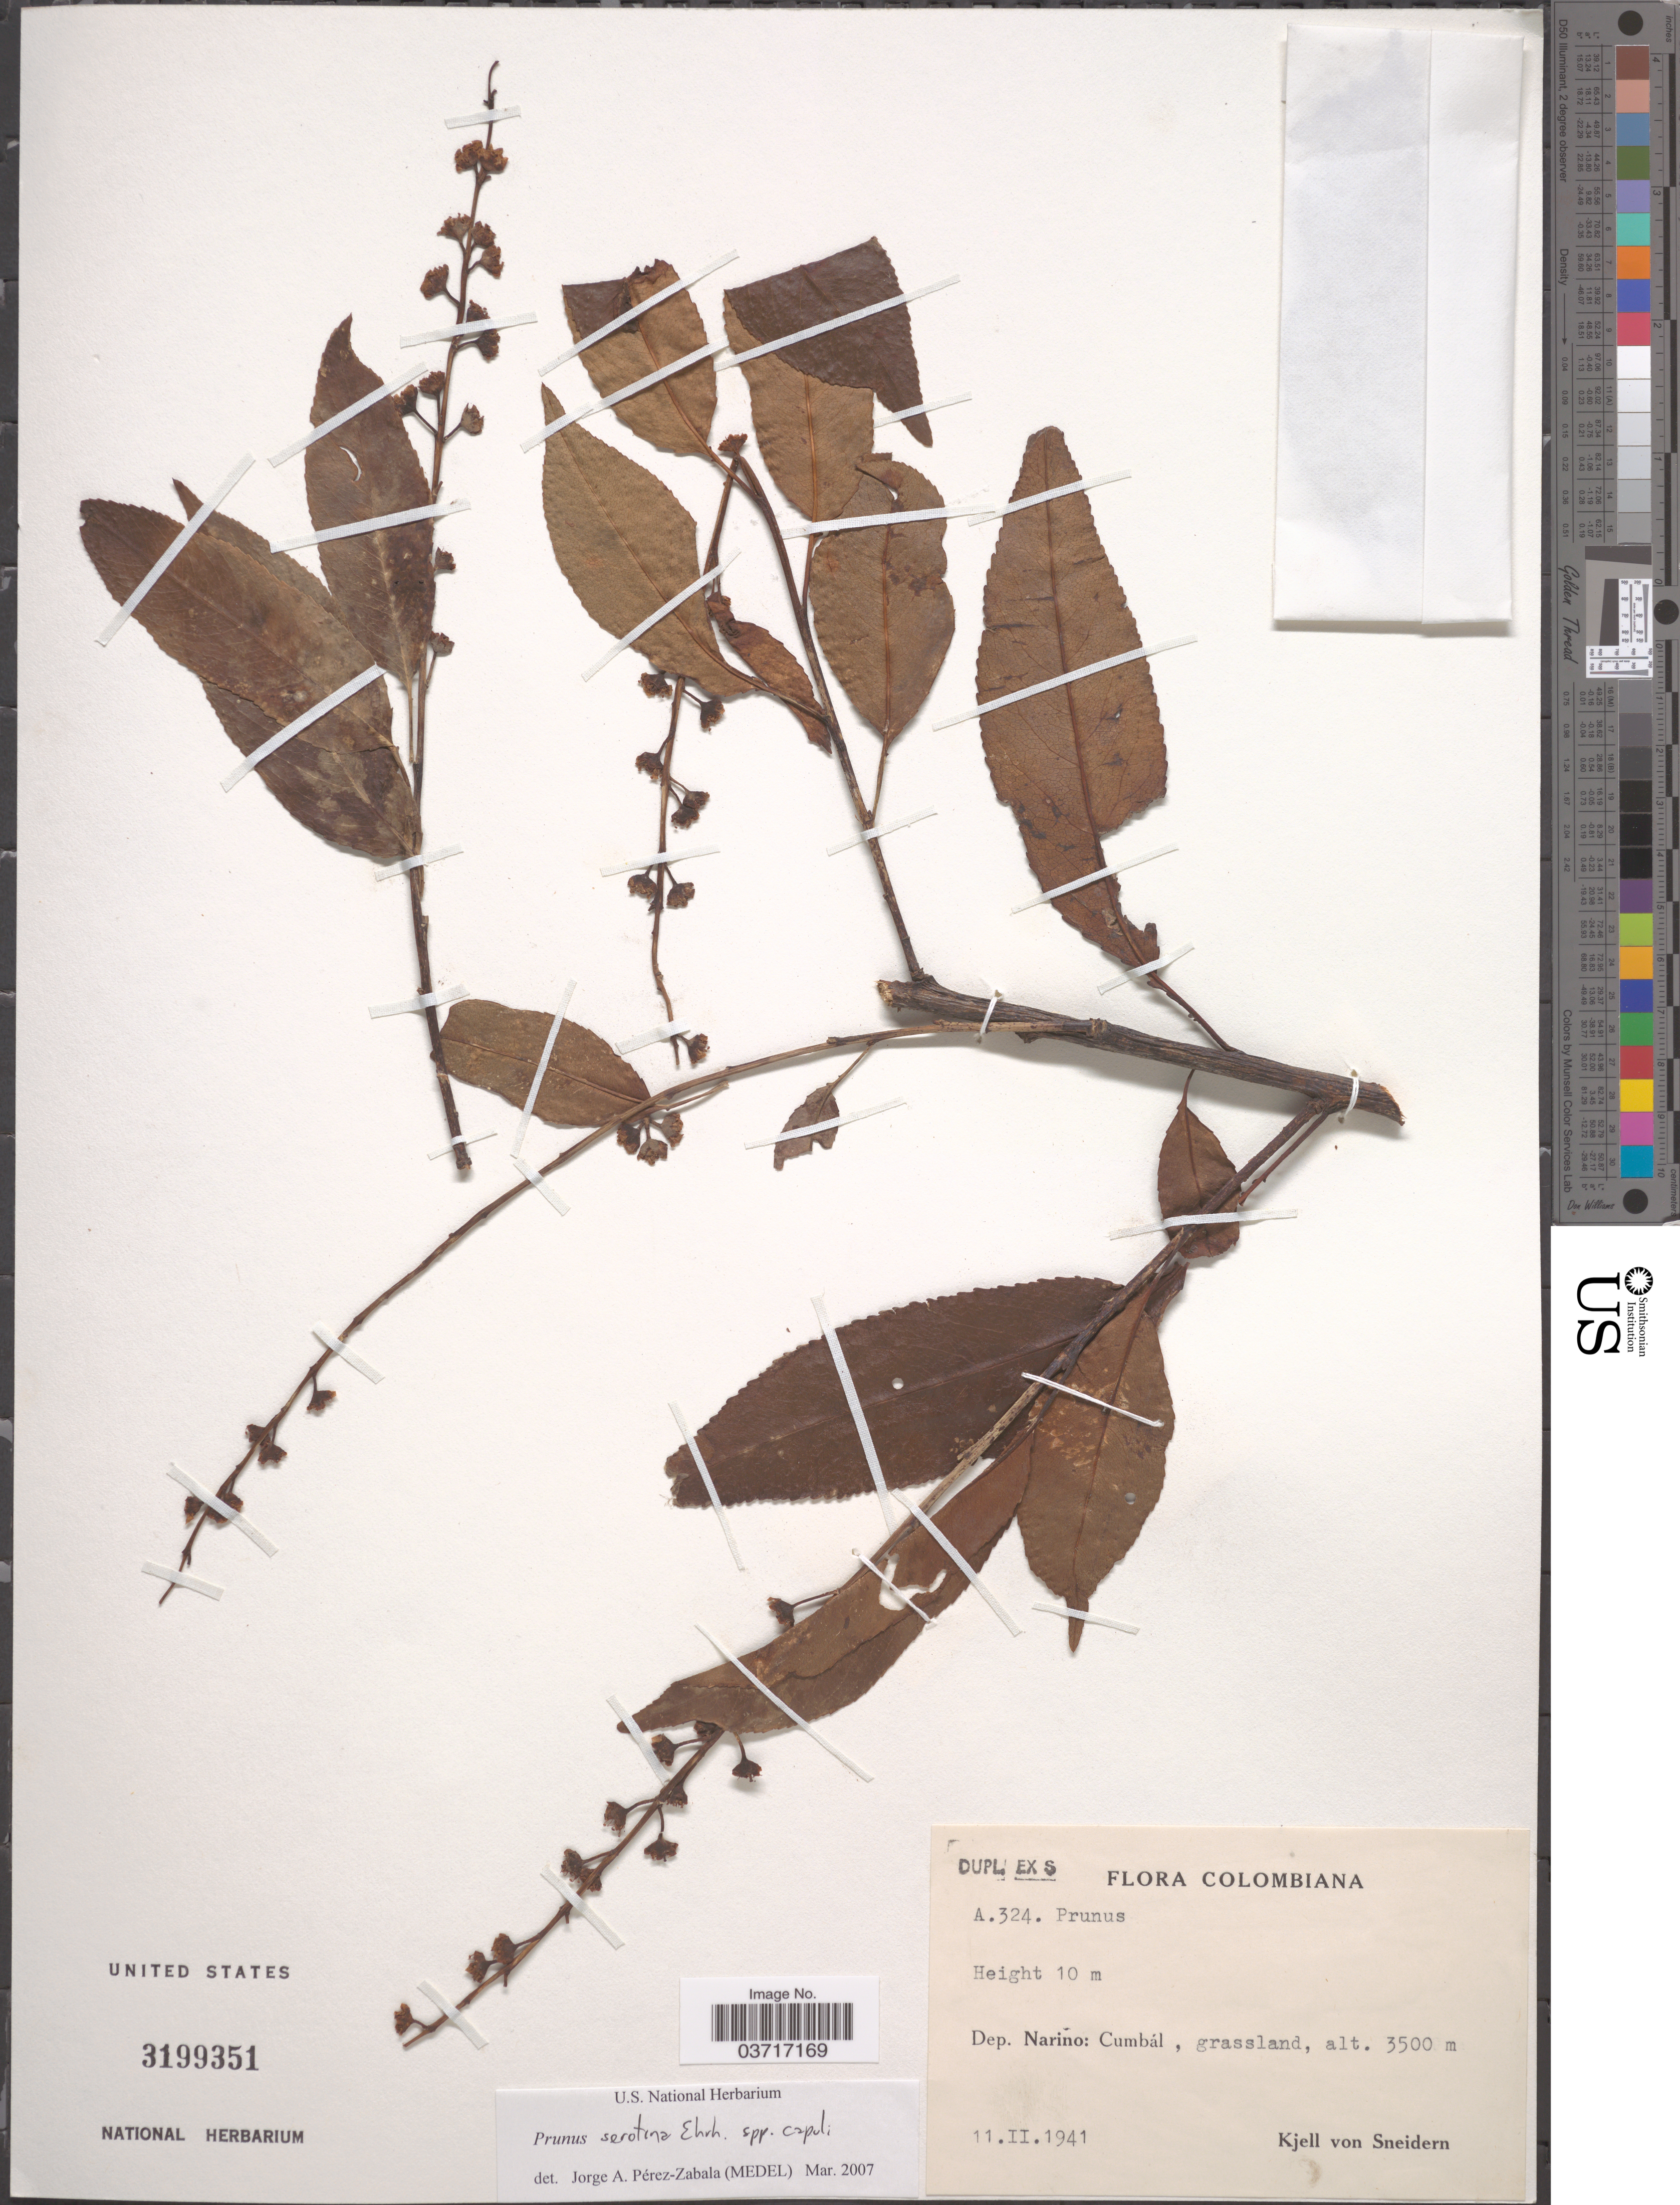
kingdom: Plantae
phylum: Tracheophyta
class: Magnoliopsida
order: Rosales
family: Rosaceae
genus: Prunus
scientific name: Prunus serotina subsp. capuli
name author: (Cav. ex Spreng.) McVaugh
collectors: K. von Sneidern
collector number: A324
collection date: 1941-02-11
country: Colombia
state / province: Nariño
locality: Dep. Nariño: Cumbál.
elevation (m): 3500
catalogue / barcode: US 3199351